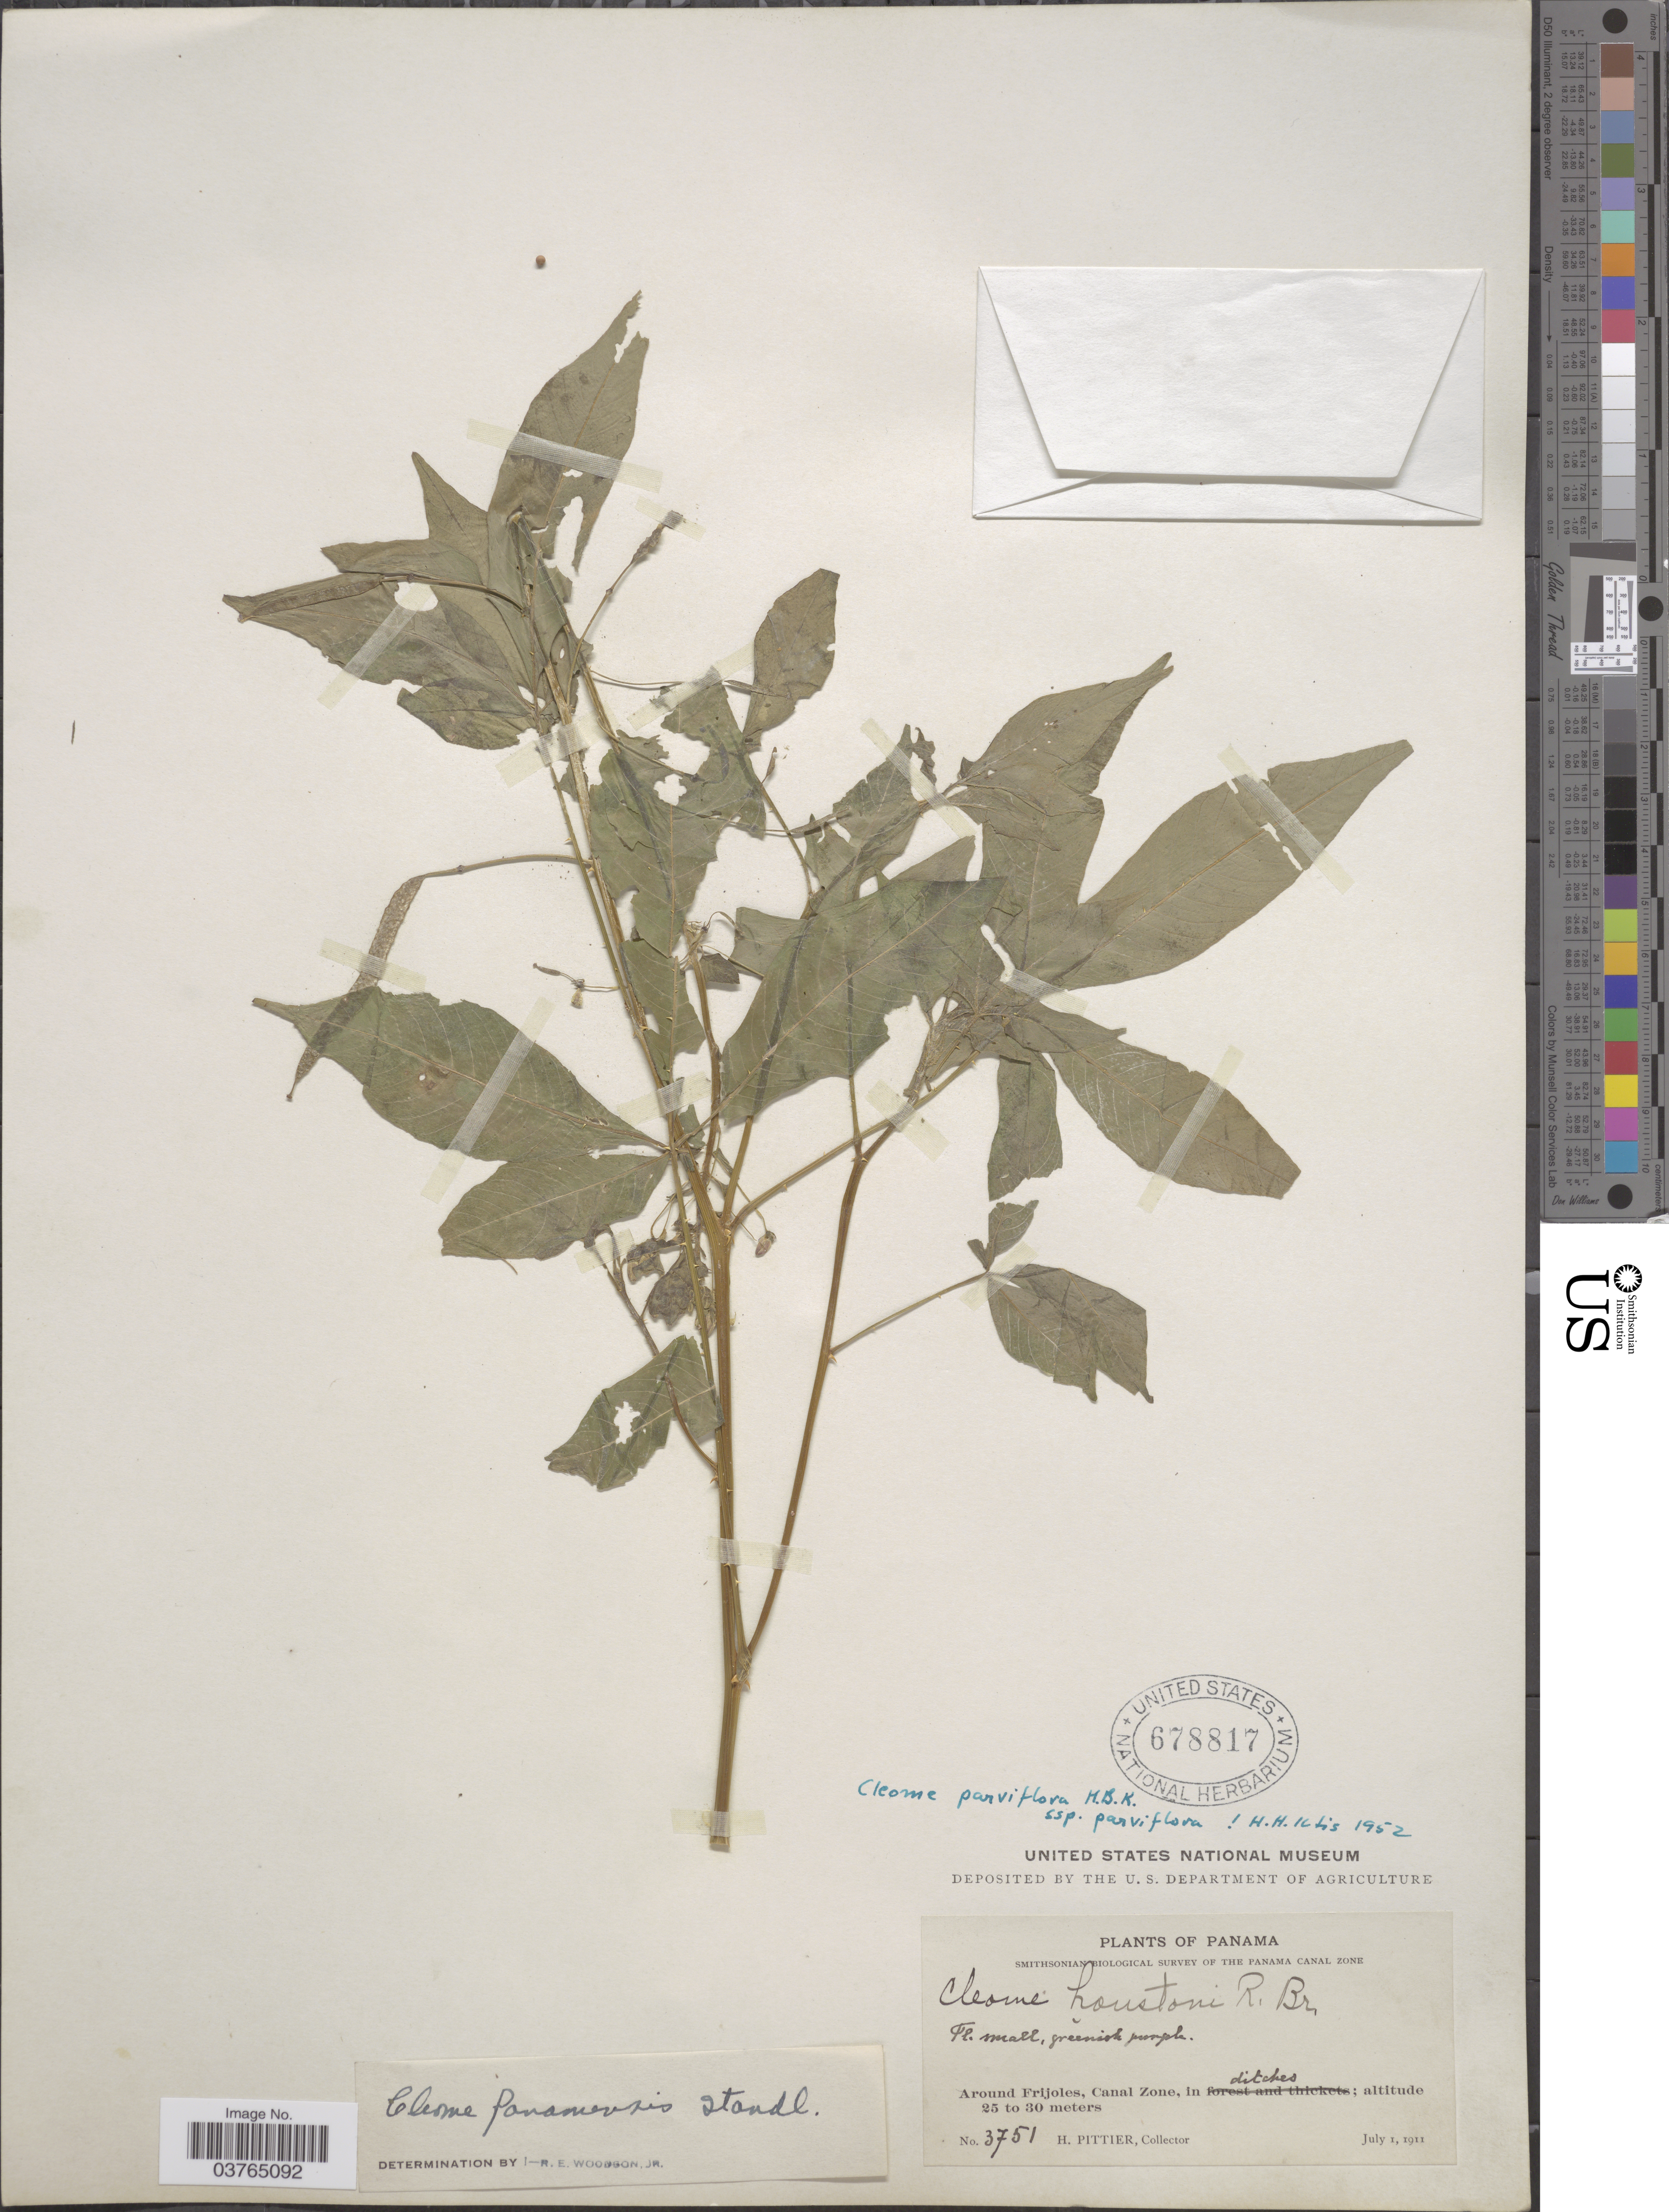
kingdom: Plantae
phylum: Tracheophyta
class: Magnoliopsida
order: Brassicales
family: Cleomaceae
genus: Tarenaya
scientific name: Tarenaya parviflora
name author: (Kunth) Iltis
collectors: H. F. Pittier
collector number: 3751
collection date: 1911-07-01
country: Panama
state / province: Colón / Panamá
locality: Around Frijoles, Canal Zone, in ditches.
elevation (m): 25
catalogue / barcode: US 678817